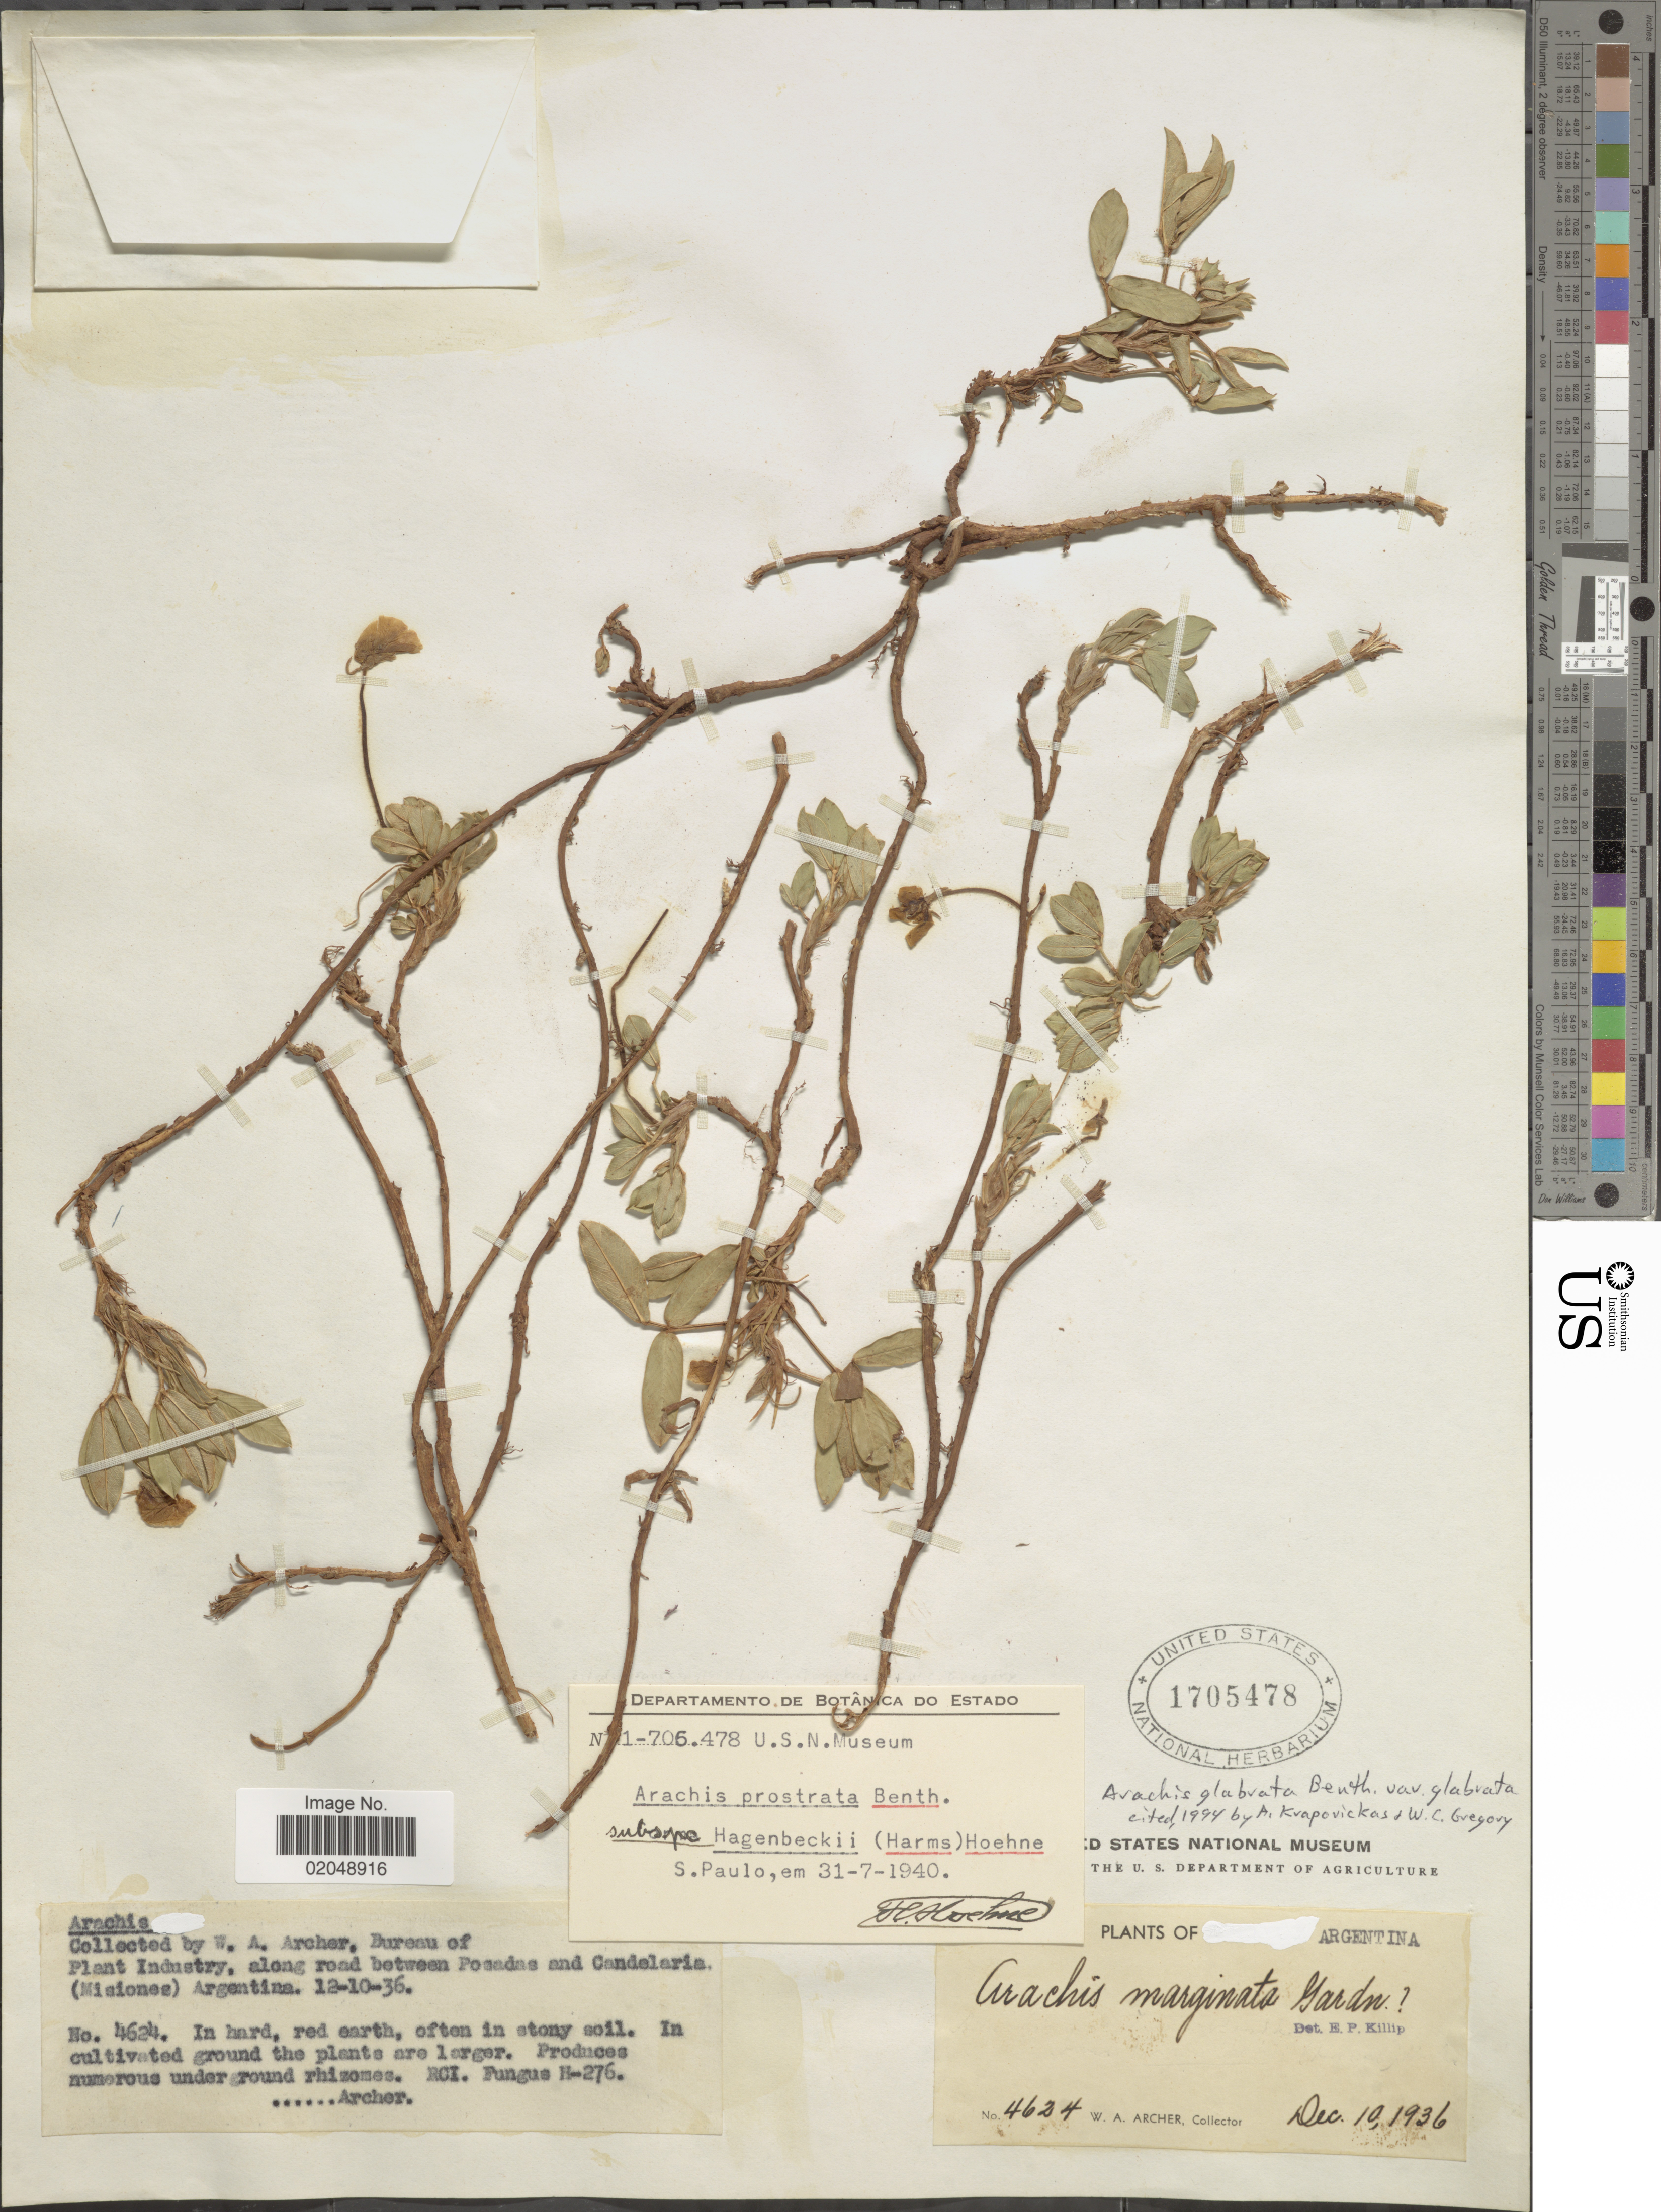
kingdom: Plantae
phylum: Tracheophyta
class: Magnoliopsida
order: Fabales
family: Fabaceae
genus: Arachis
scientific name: Arachis glabrata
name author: Benth.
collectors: W. A. Archer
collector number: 4624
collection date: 1936-12-10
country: Argentina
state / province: Misiones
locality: Along road between Posadas and Candelaria.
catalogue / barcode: US 1705478